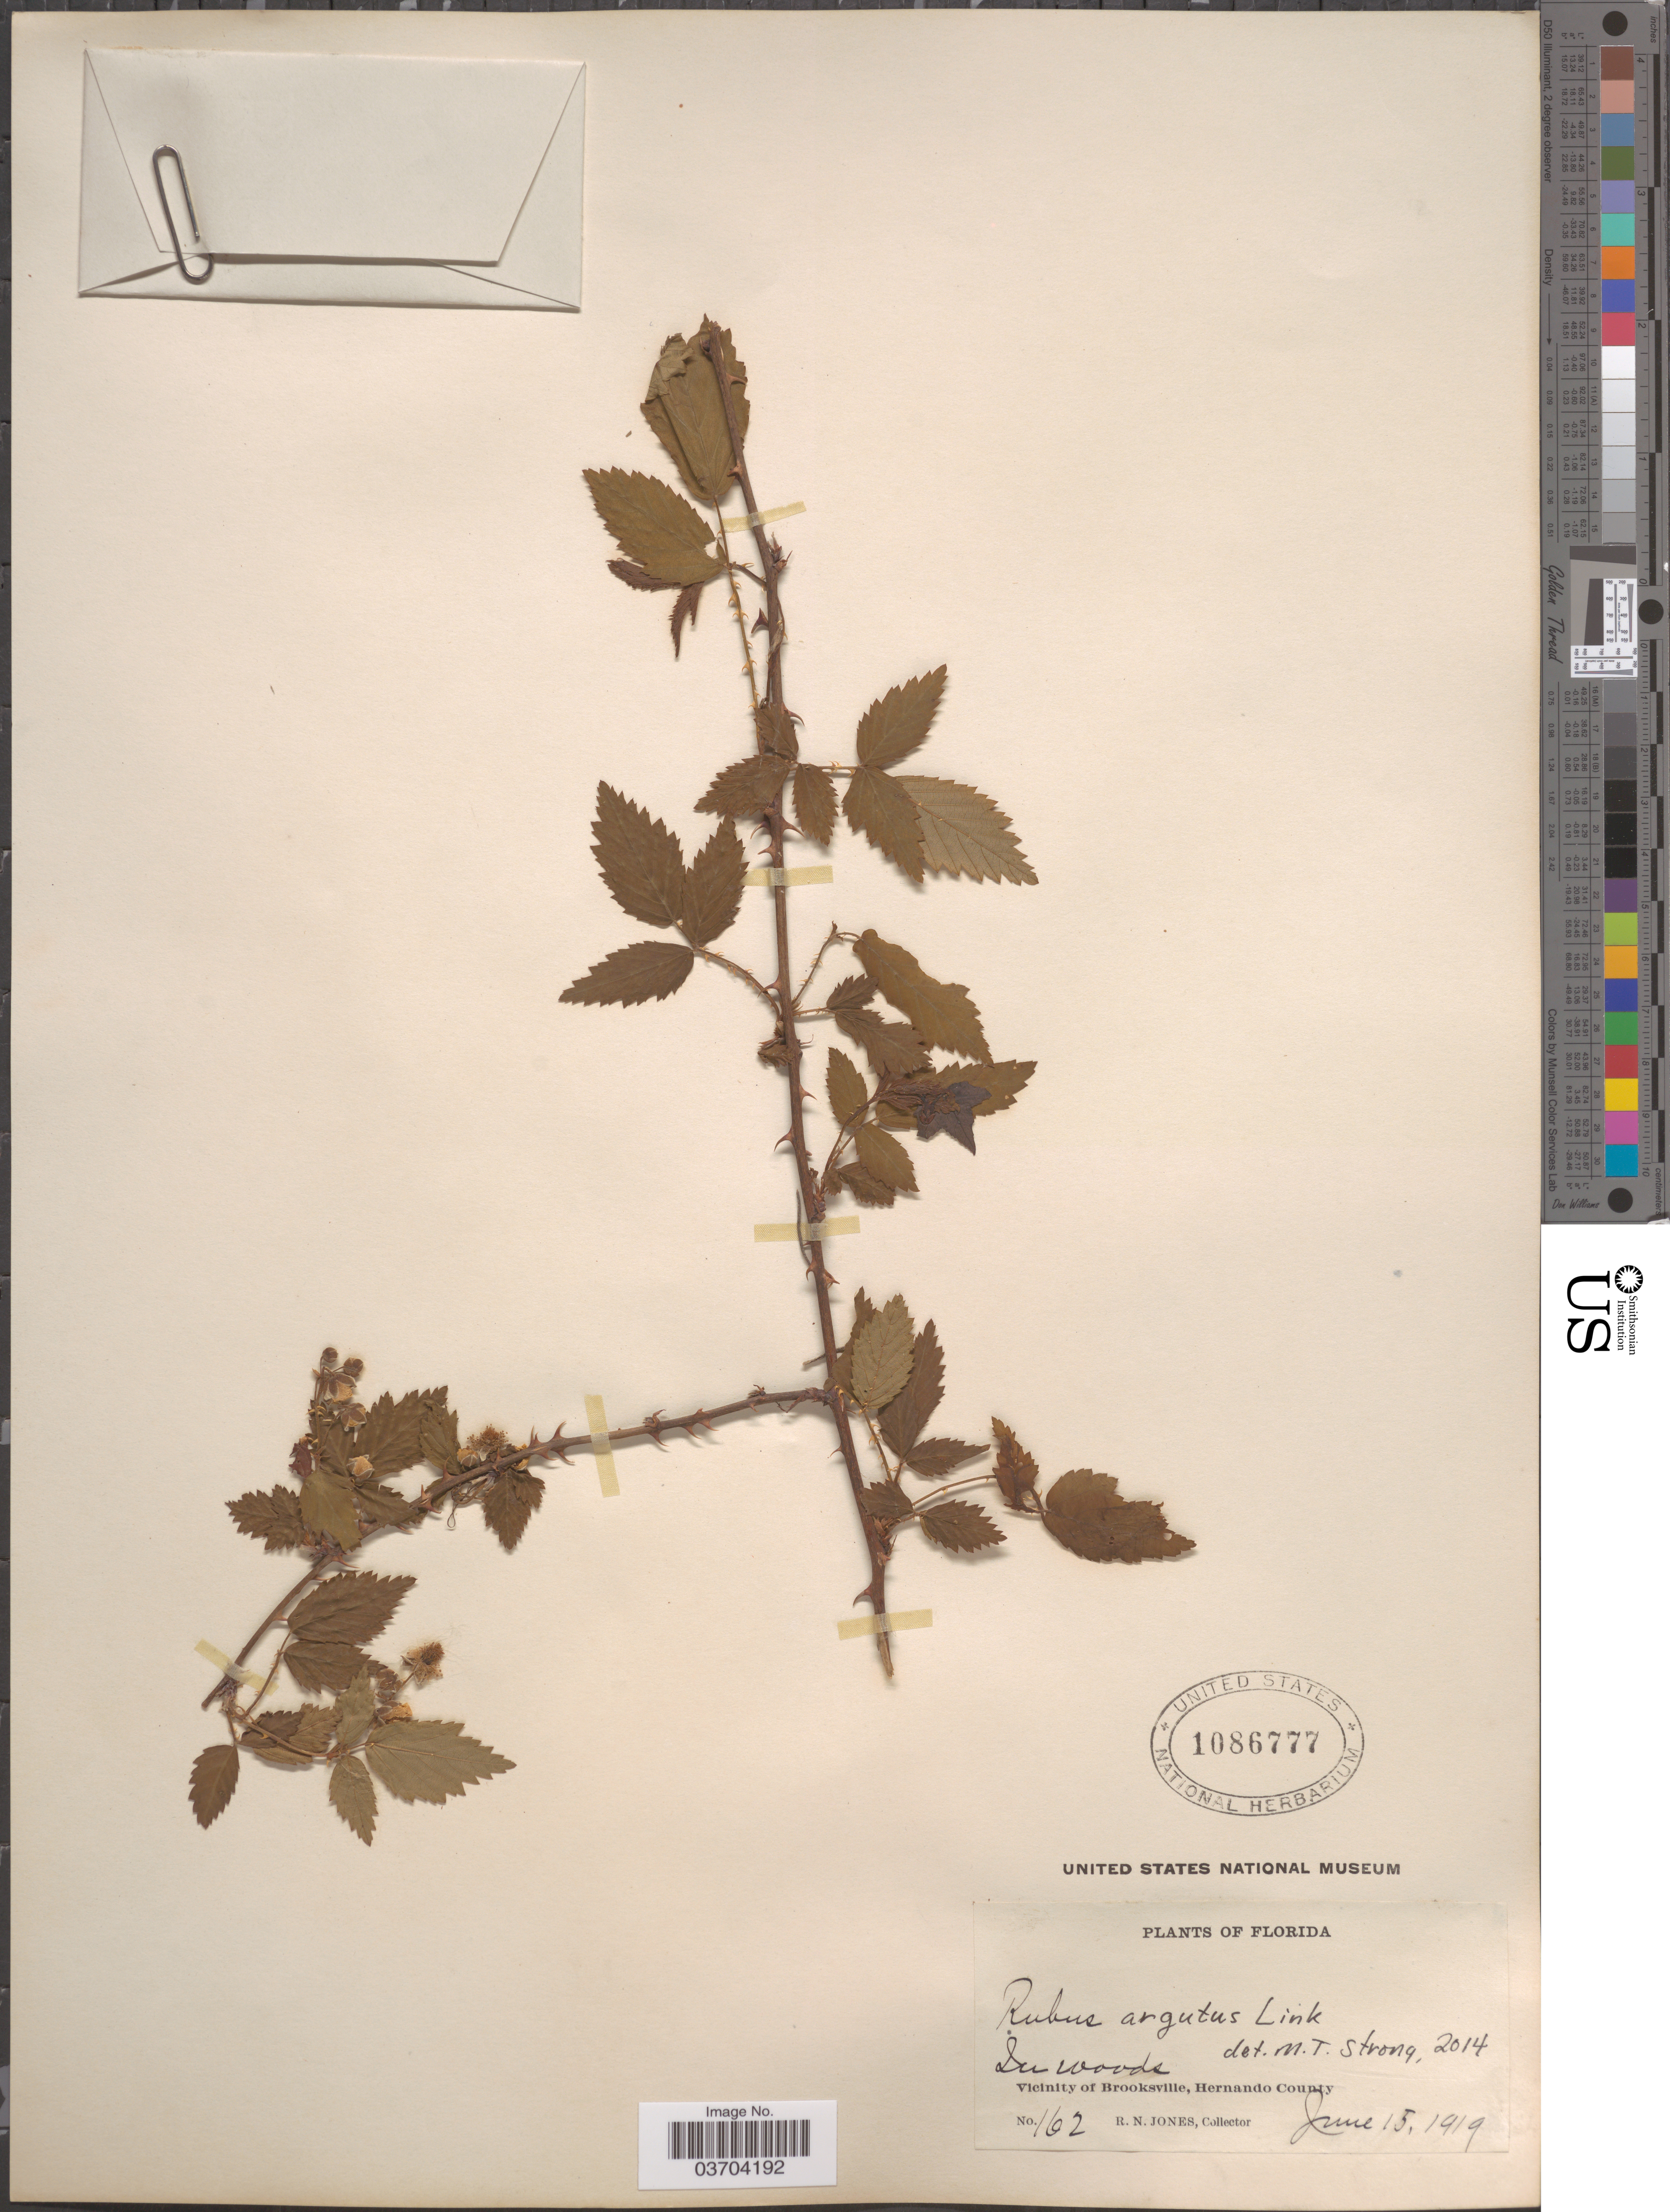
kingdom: Plantae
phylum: Tracheophyta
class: Magnoliopsida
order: Rosales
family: Rosaceae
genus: Rubus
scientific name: Rubus argutus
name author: Link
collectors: R. N. Jones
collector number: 162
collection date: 1919-06-15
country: United States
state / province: Florida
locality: Vicinity of Brooksville, Hernando County.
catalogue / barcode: US 1086777